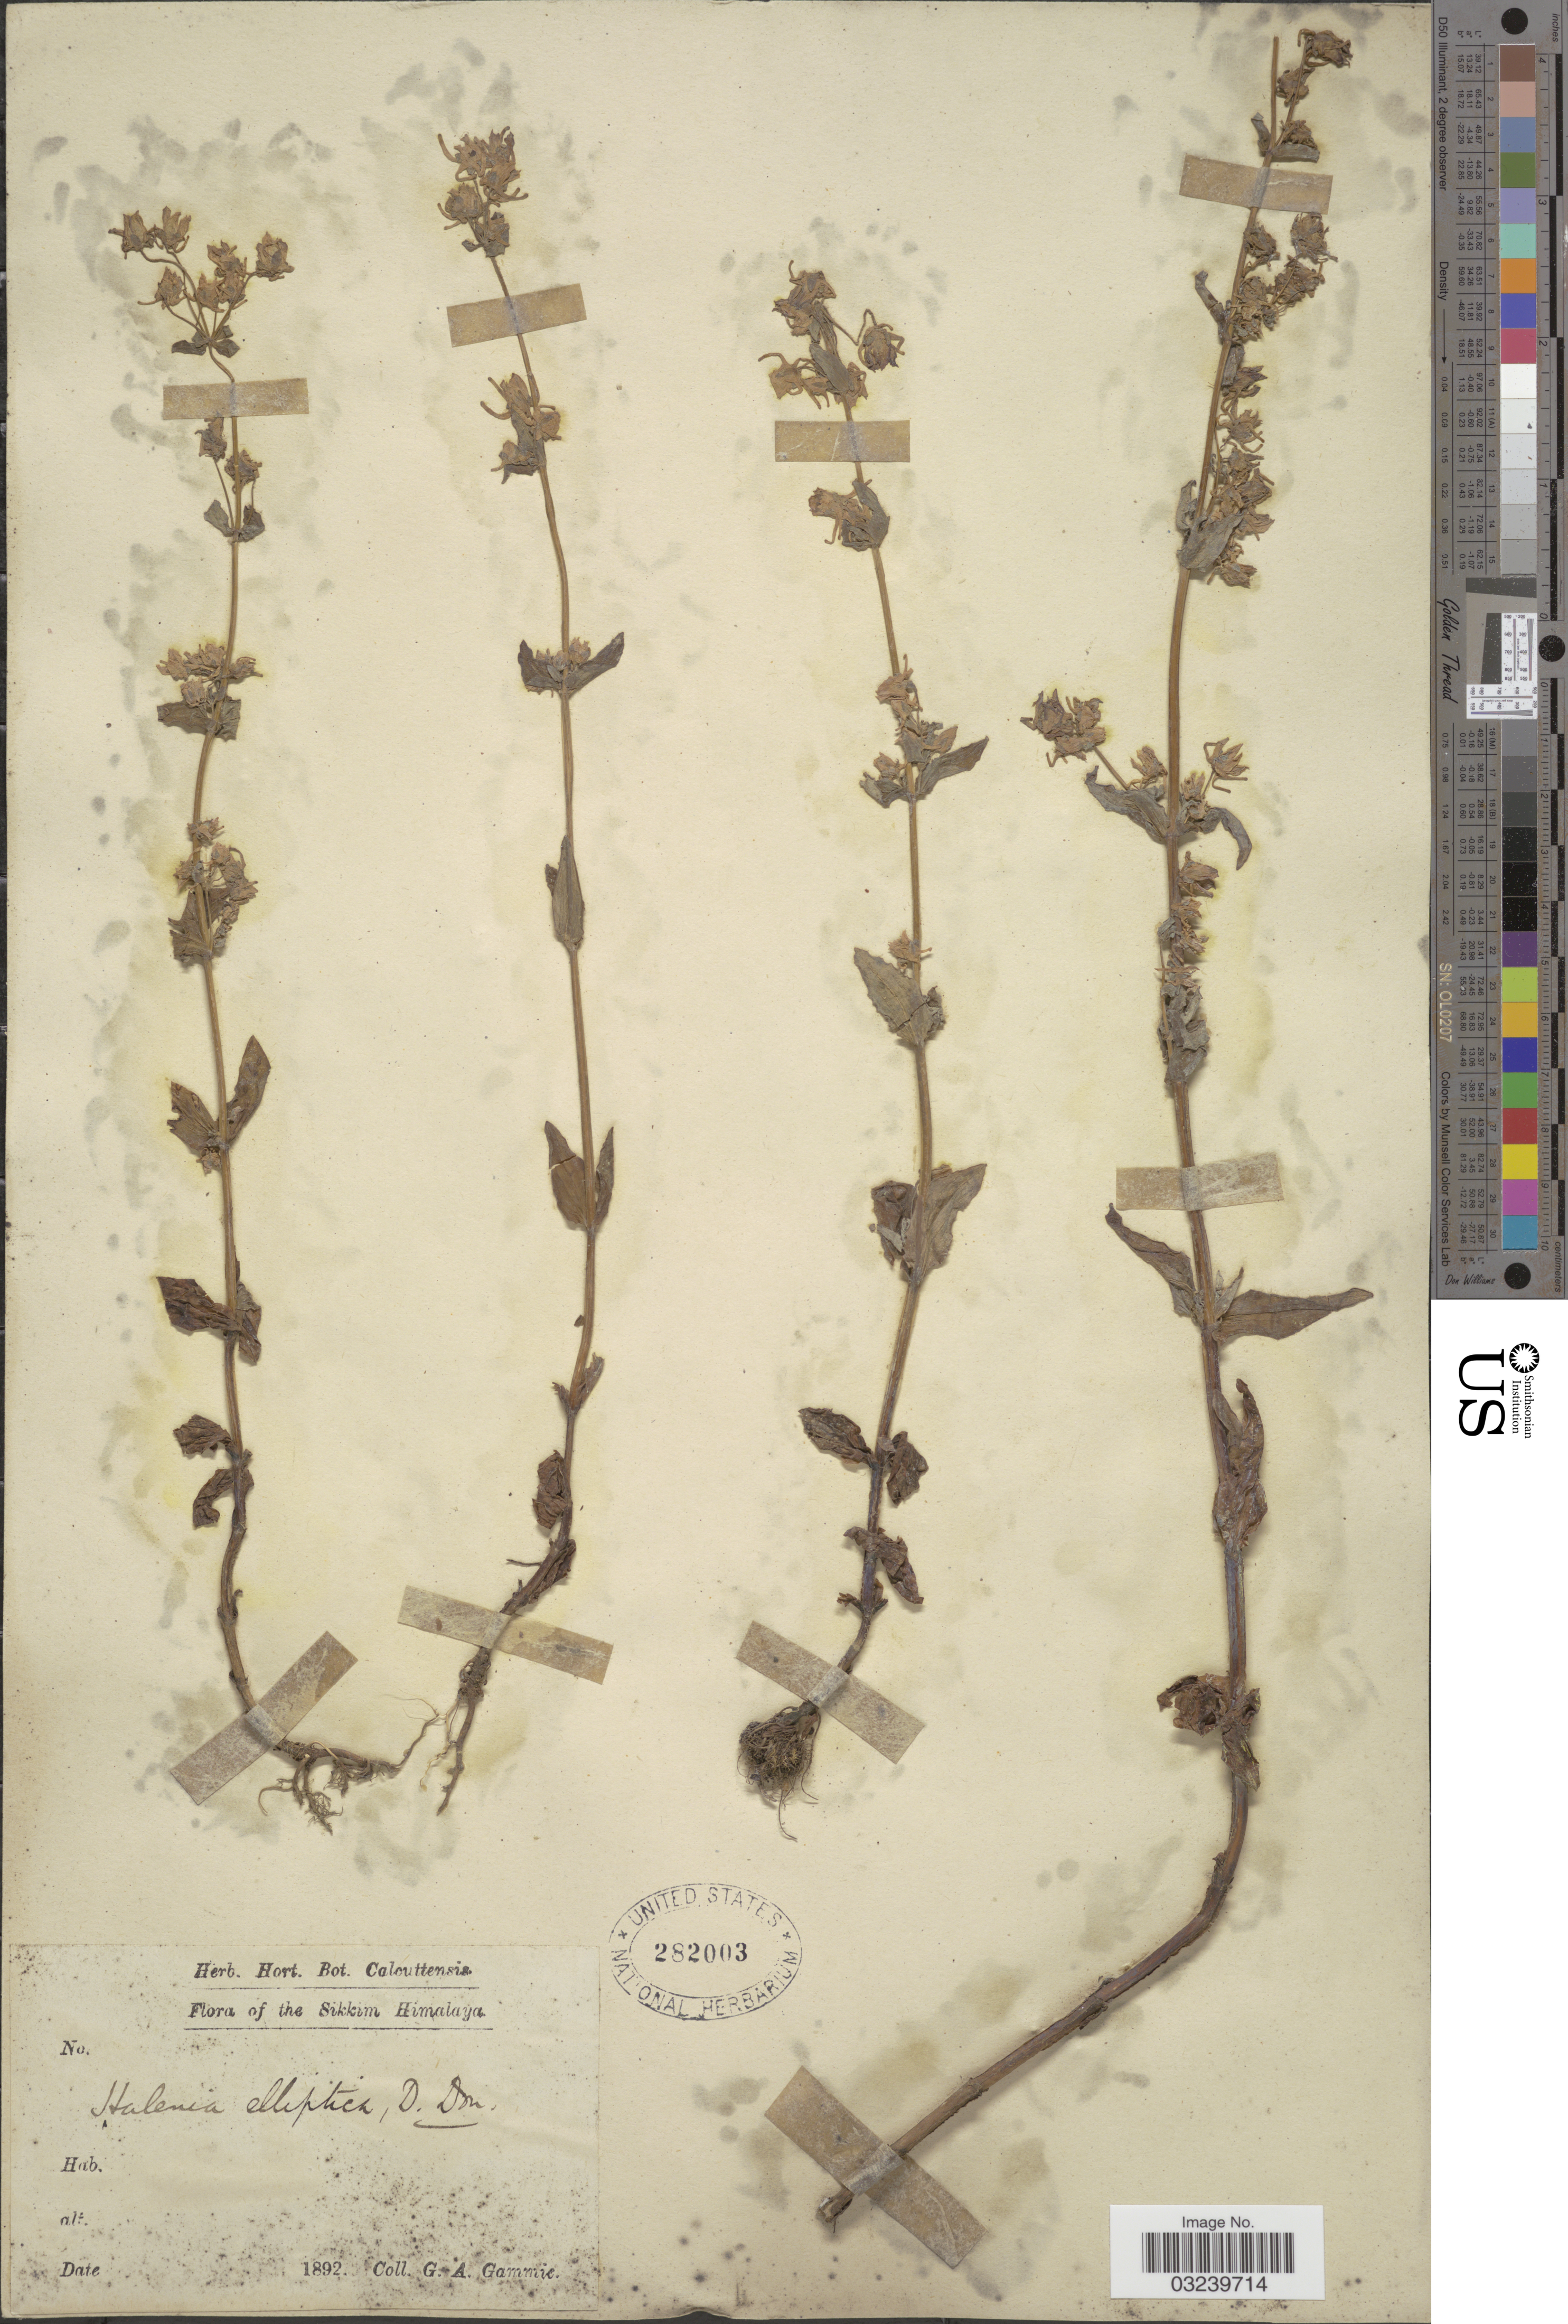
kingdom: Plantae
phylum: Tracheophyta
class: Magnoliopsida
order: Gentianales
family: Gentianaceae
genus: Halenia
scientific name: Halenia elliptica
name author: D. Don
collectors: G. Gammie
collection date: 1892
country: India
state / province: Sikkim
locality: Sikkim Himalaya.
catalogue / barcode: US 282003